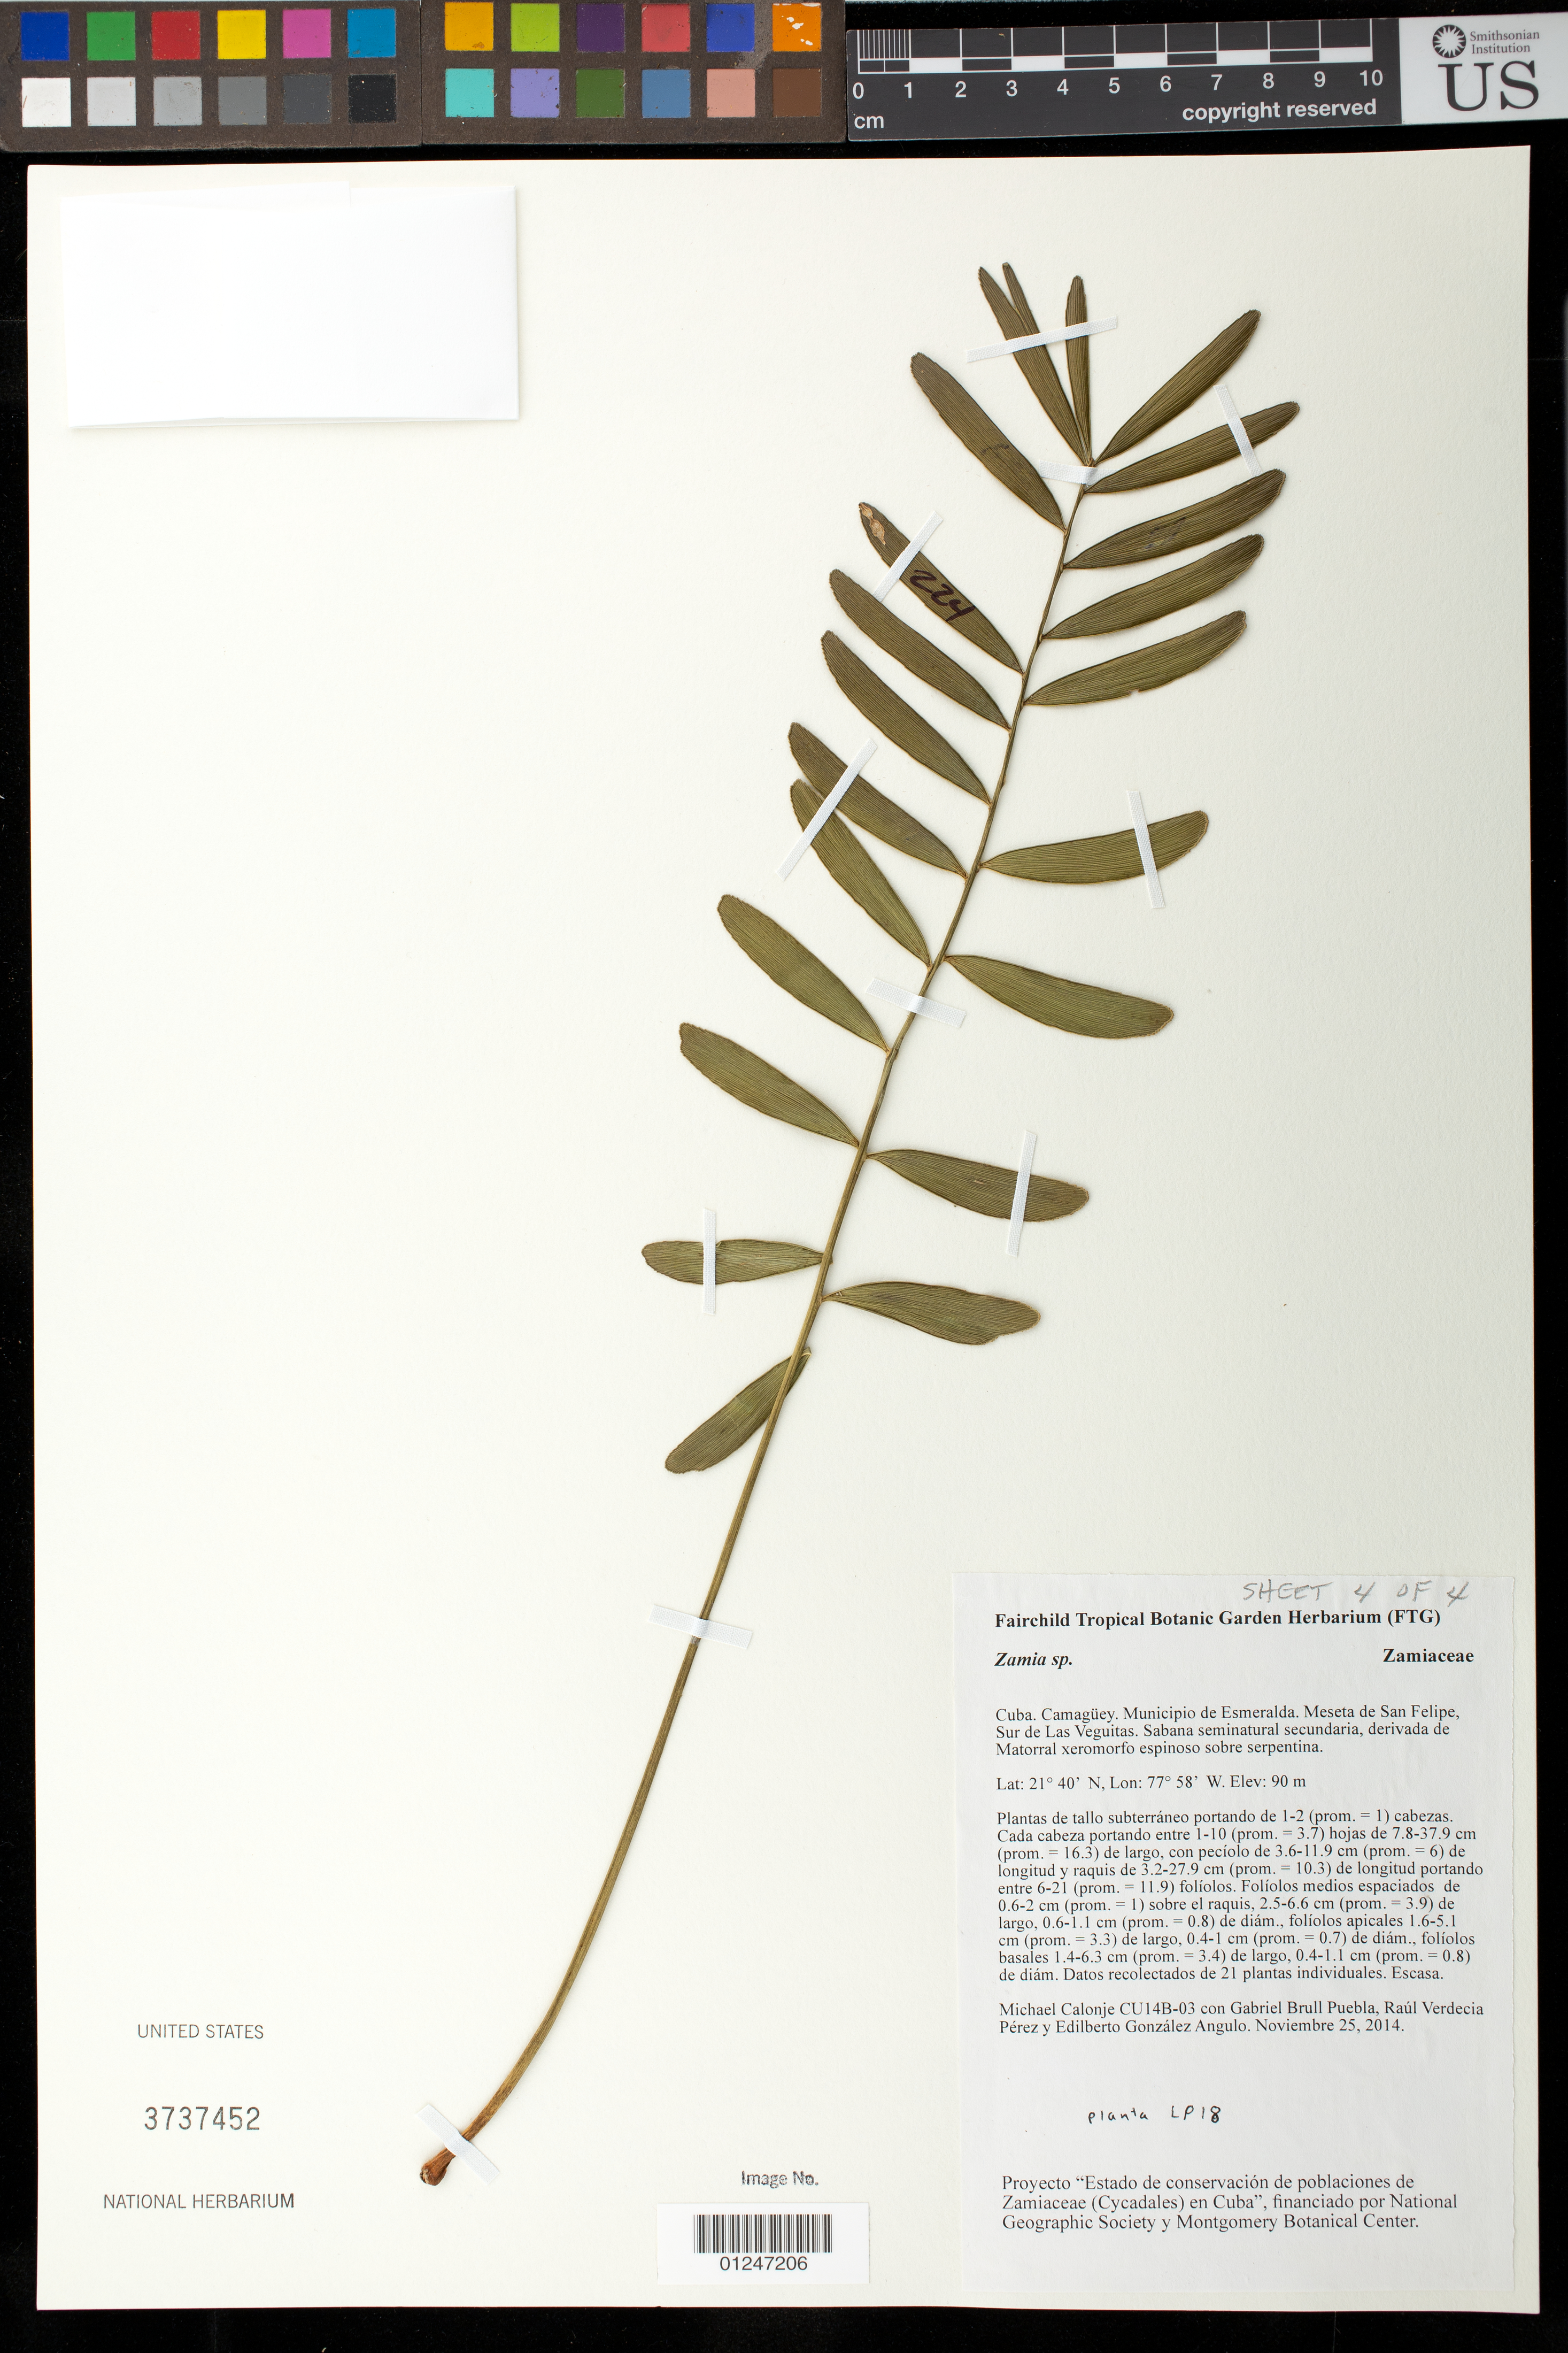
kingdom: Plantae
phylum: Tracheophyta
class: Cycadopsida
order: Cycadales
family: Zamiaceae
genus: Zamia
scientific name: Zamia sp.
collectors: M. Calonje, G. Brull Puebla, R. Verdecia Perez & E. Angulo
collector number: CU14B-03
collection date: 2014-11-25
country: Cuba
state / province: Camaguey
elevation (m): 90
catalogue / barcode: US 3737452